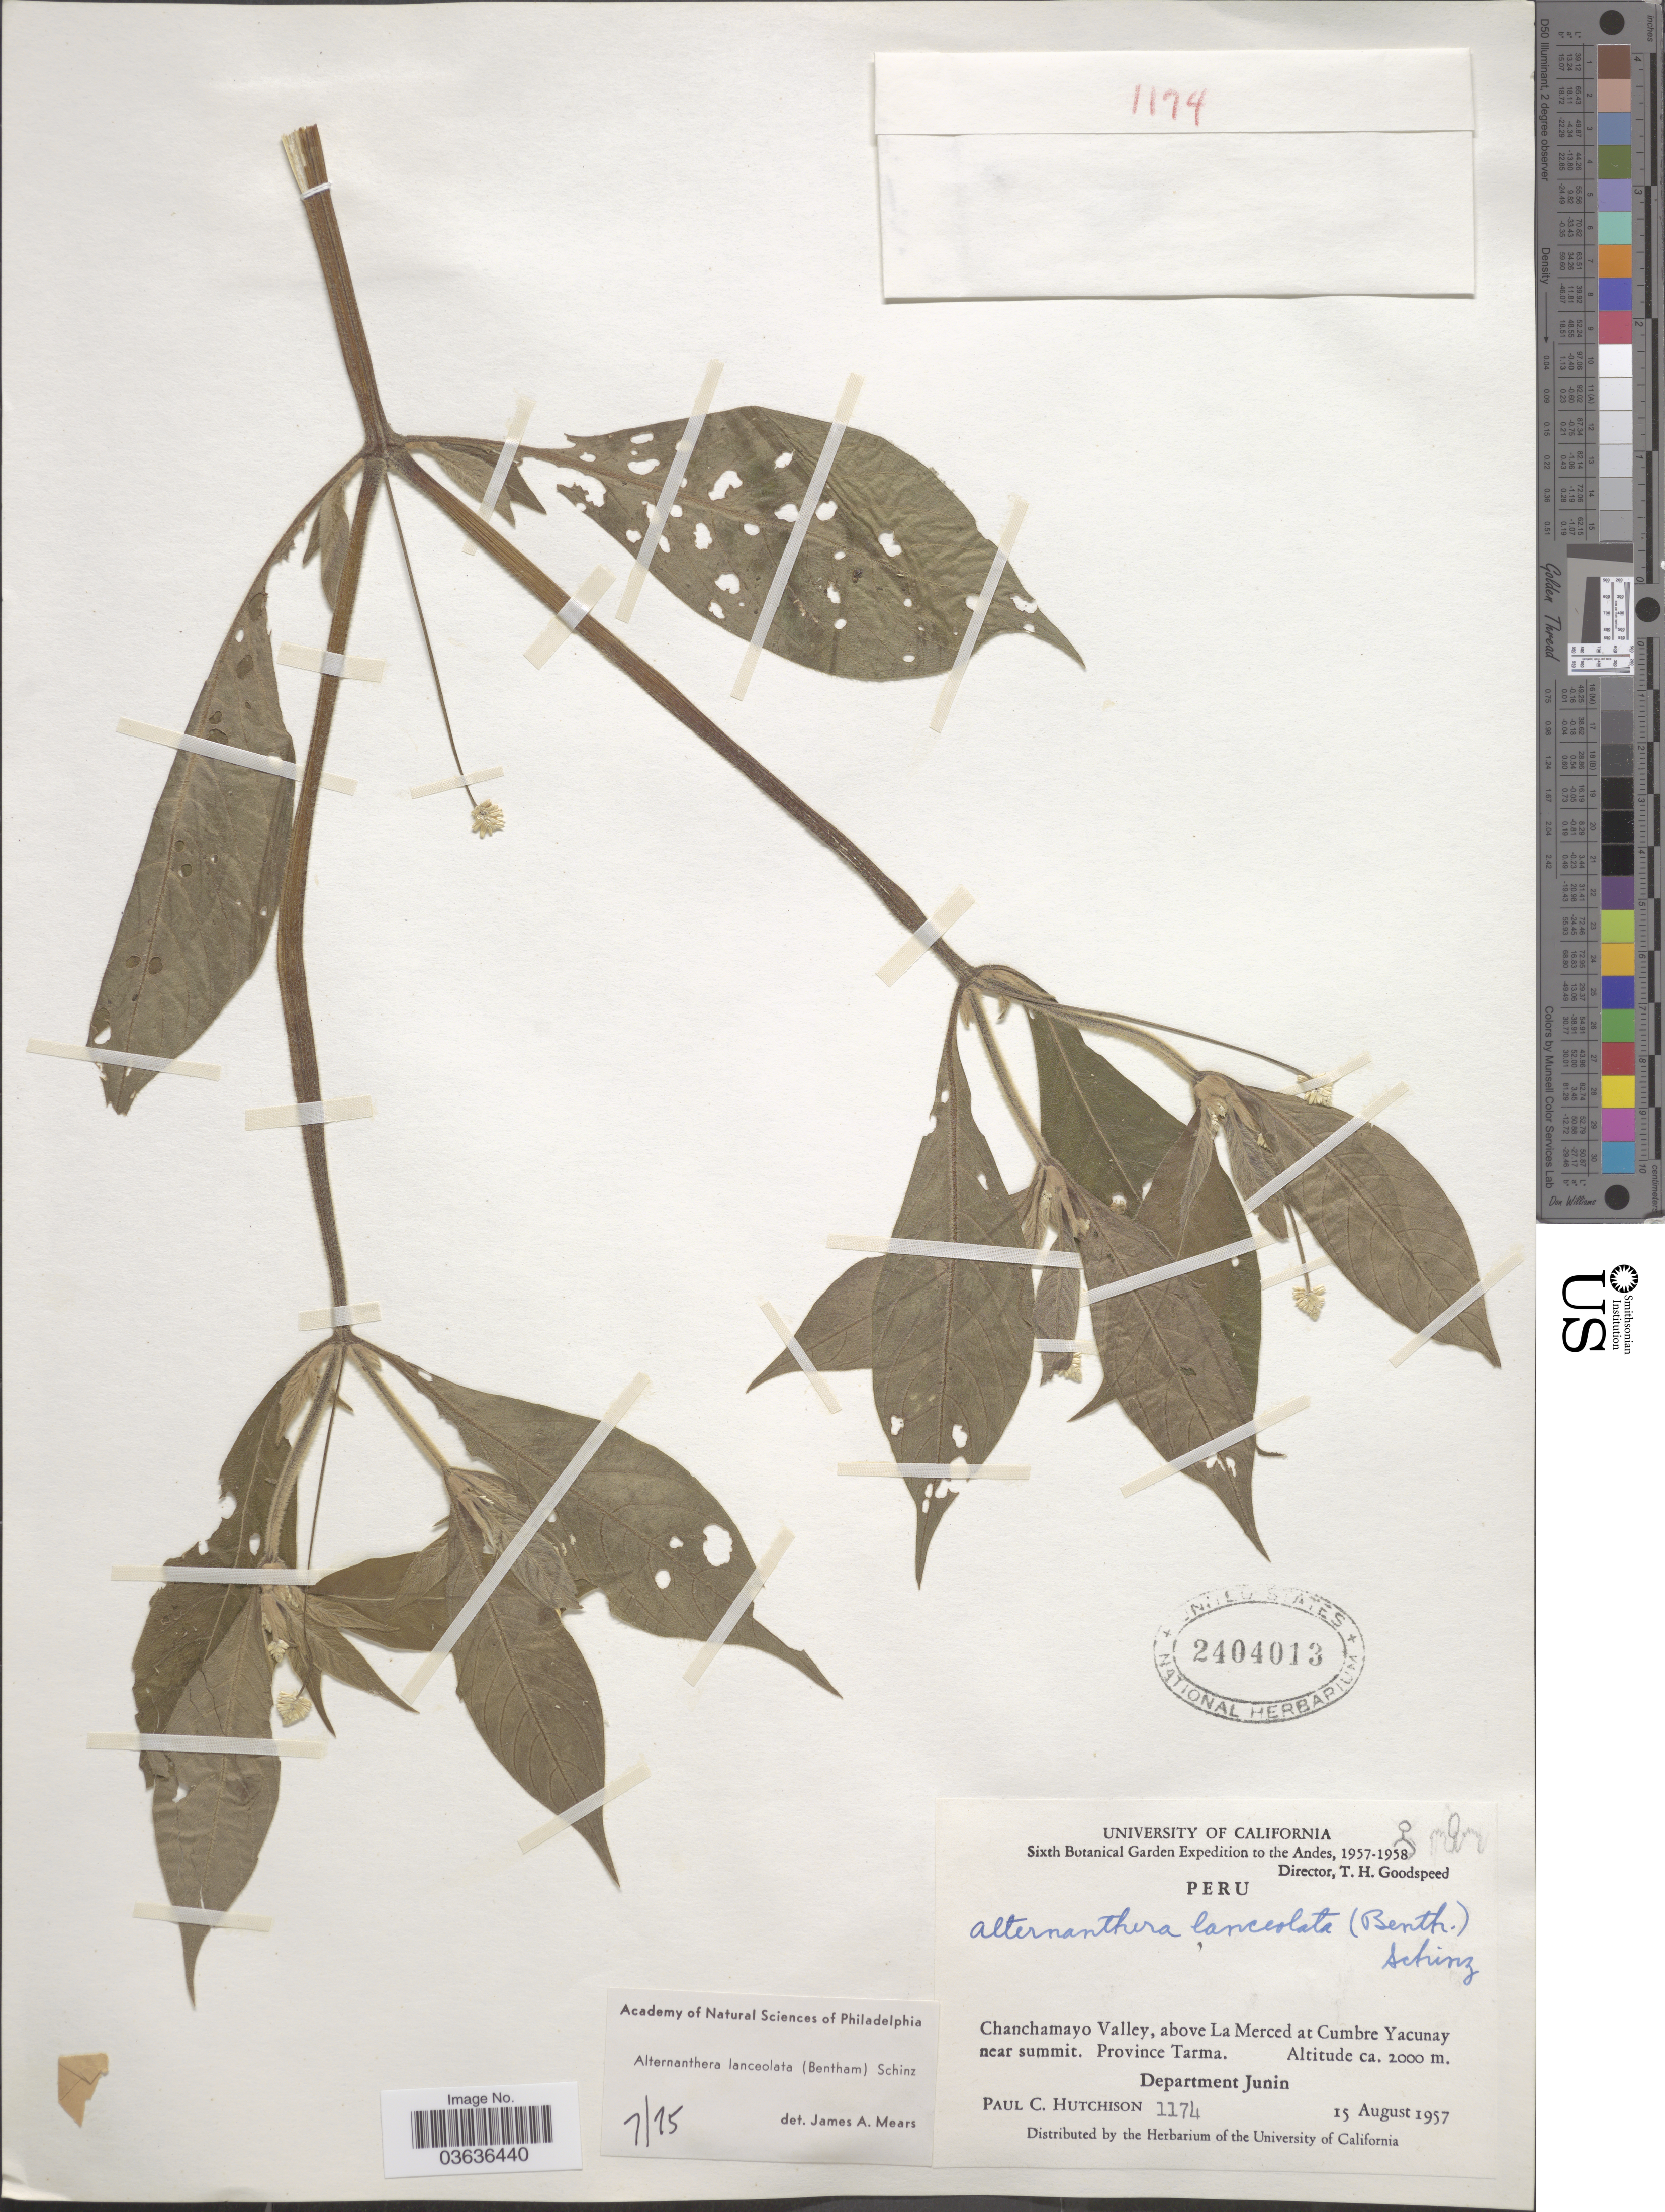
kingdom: Plantae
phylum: Tracheophyta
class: Magnoliopsida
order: Caryophyllales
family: Amaranthaceae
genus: Alternanthera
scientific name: Alternanthera lanceolata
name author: (Benth.) Schinz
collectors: P. C. Hutchison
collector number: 1174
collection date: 1957-08-15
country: Peru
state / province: Junín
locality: Andes. Chanchamayo Valley, about La Merced at Cumbre Yacunay near summit. Province Tarma. Department Junin.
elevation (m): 2000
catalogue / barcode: US 2404013